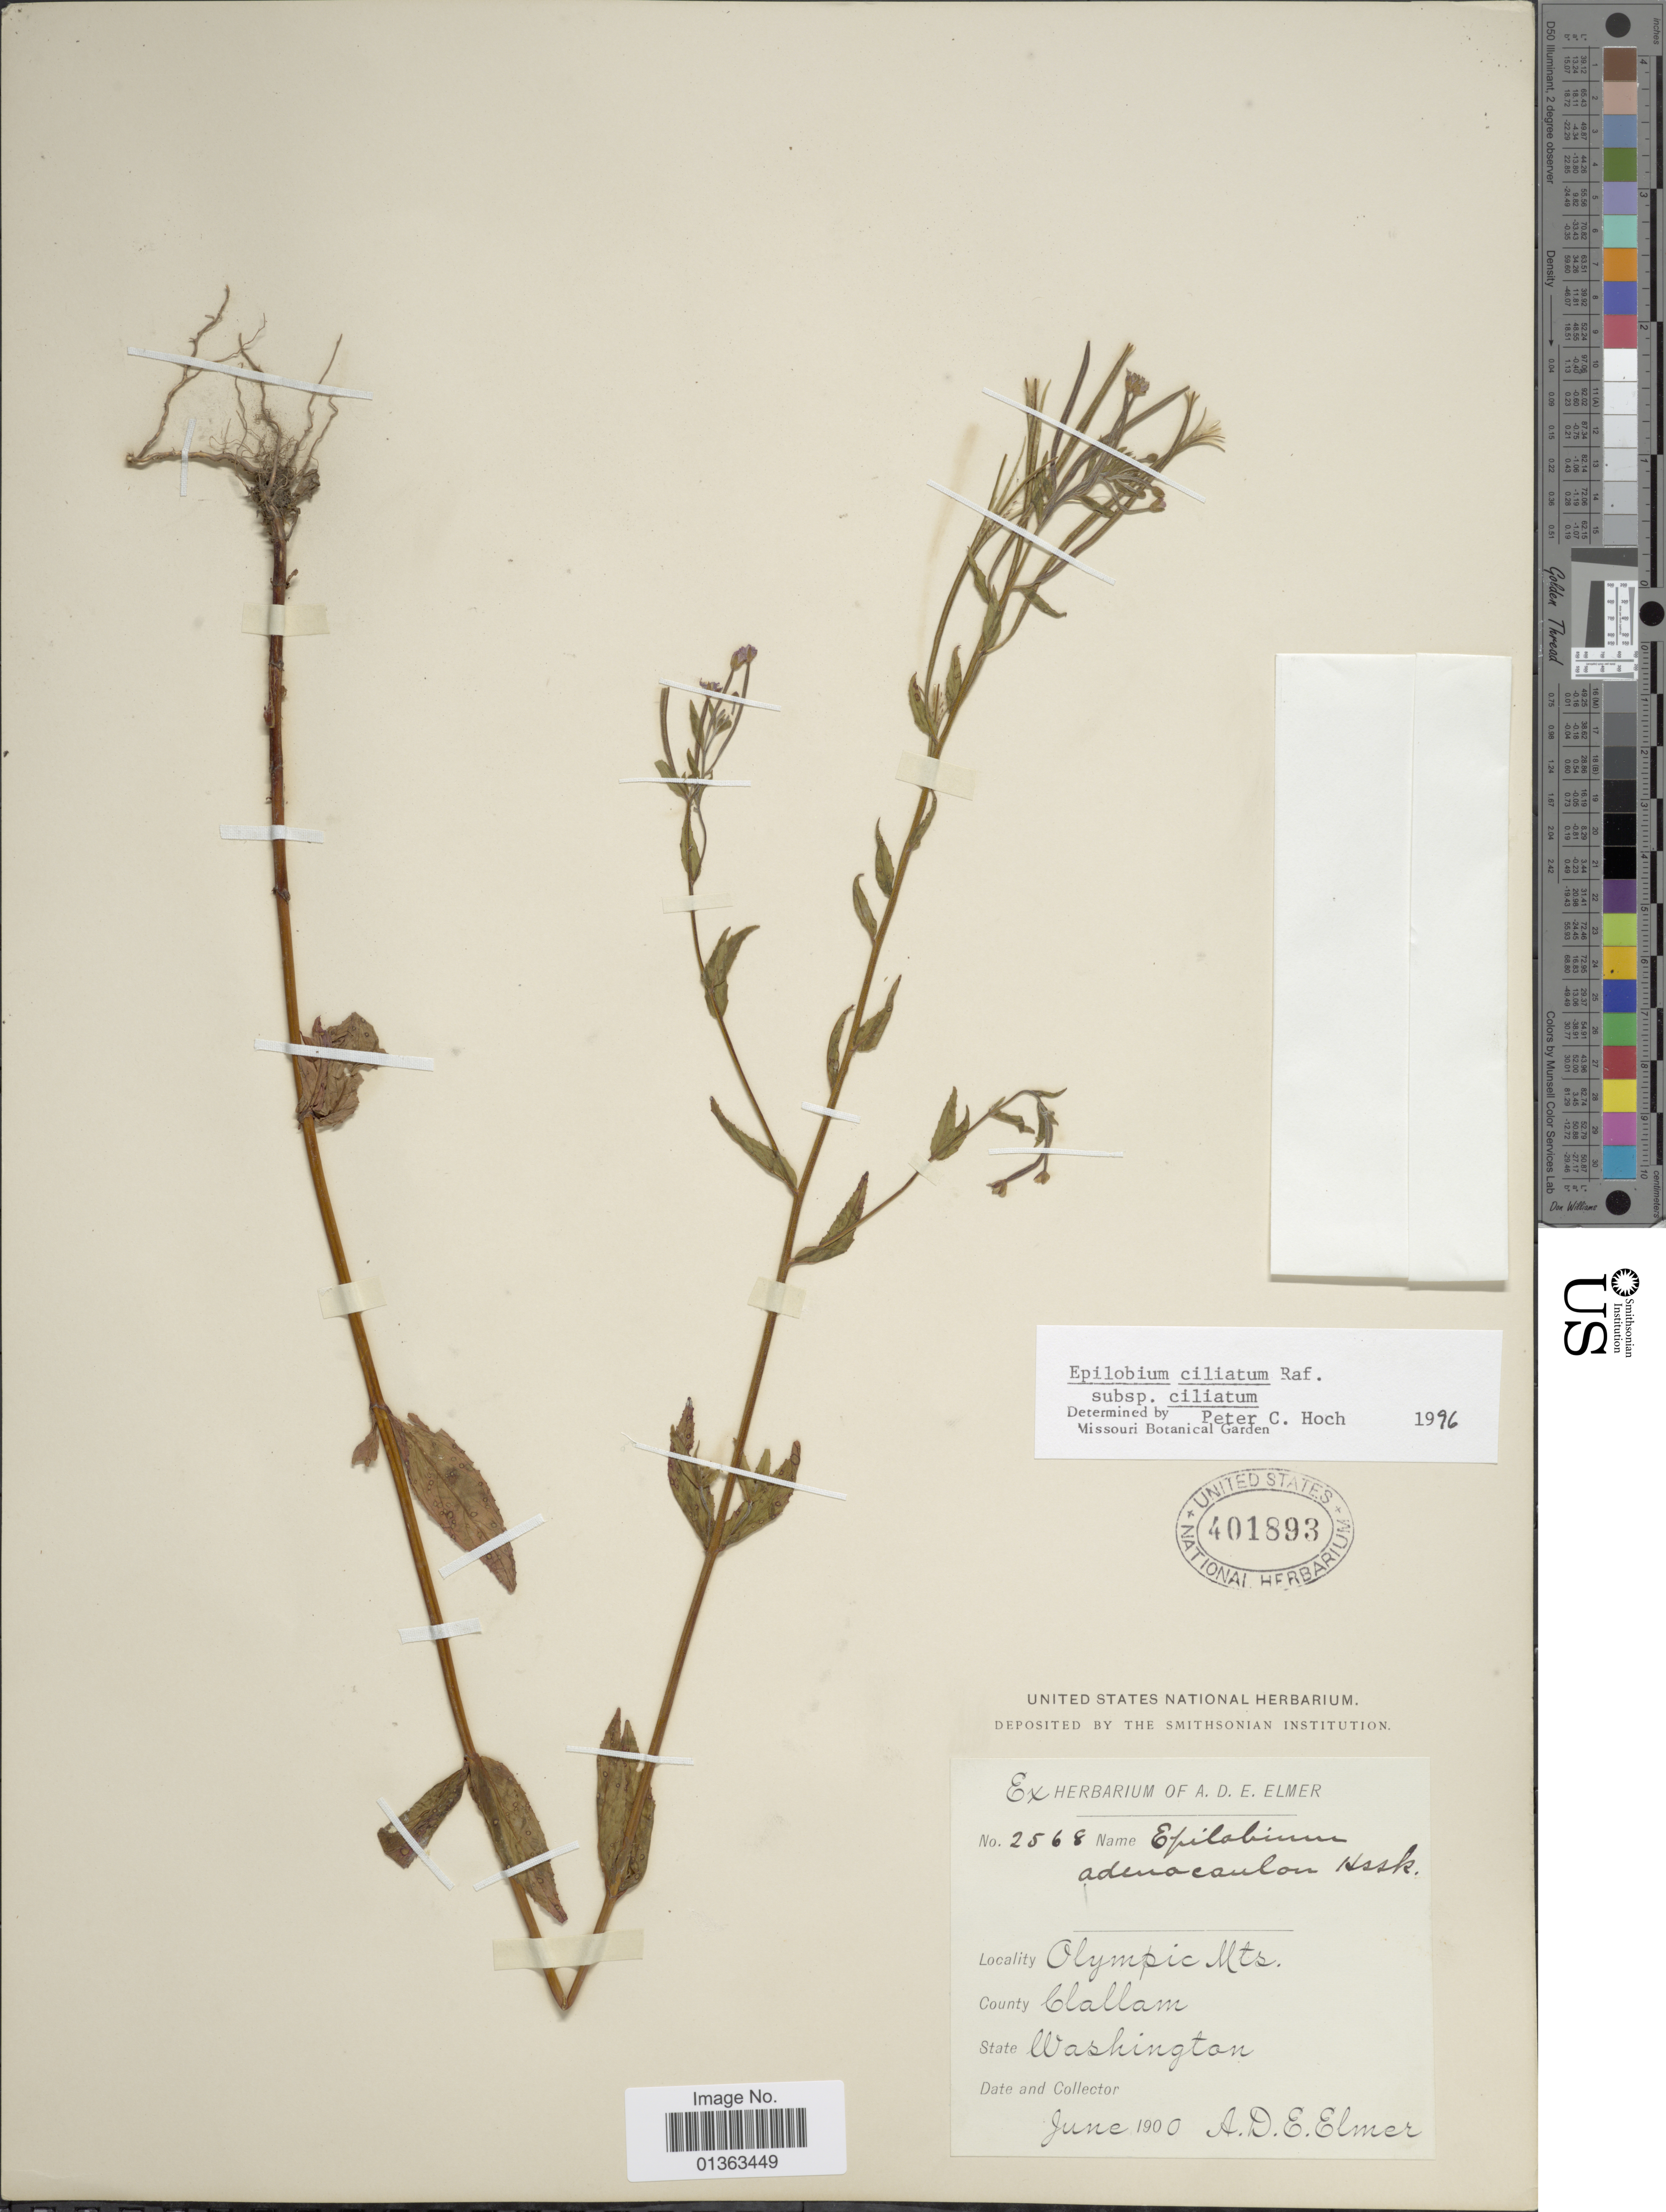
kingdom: Plantae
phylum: Tracheophyta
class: Magnoliopsida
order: Myrtales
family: Onagraceae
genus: Epilobium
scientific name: Epilobium ciliatum subsp. ciliatum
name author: Raf.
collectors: A. D. E. Elmer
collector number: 2568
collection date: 1900-06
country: United States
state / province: Washington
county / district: Clallam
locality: Olympic Mts. County Clallam.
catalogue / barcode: US 401893